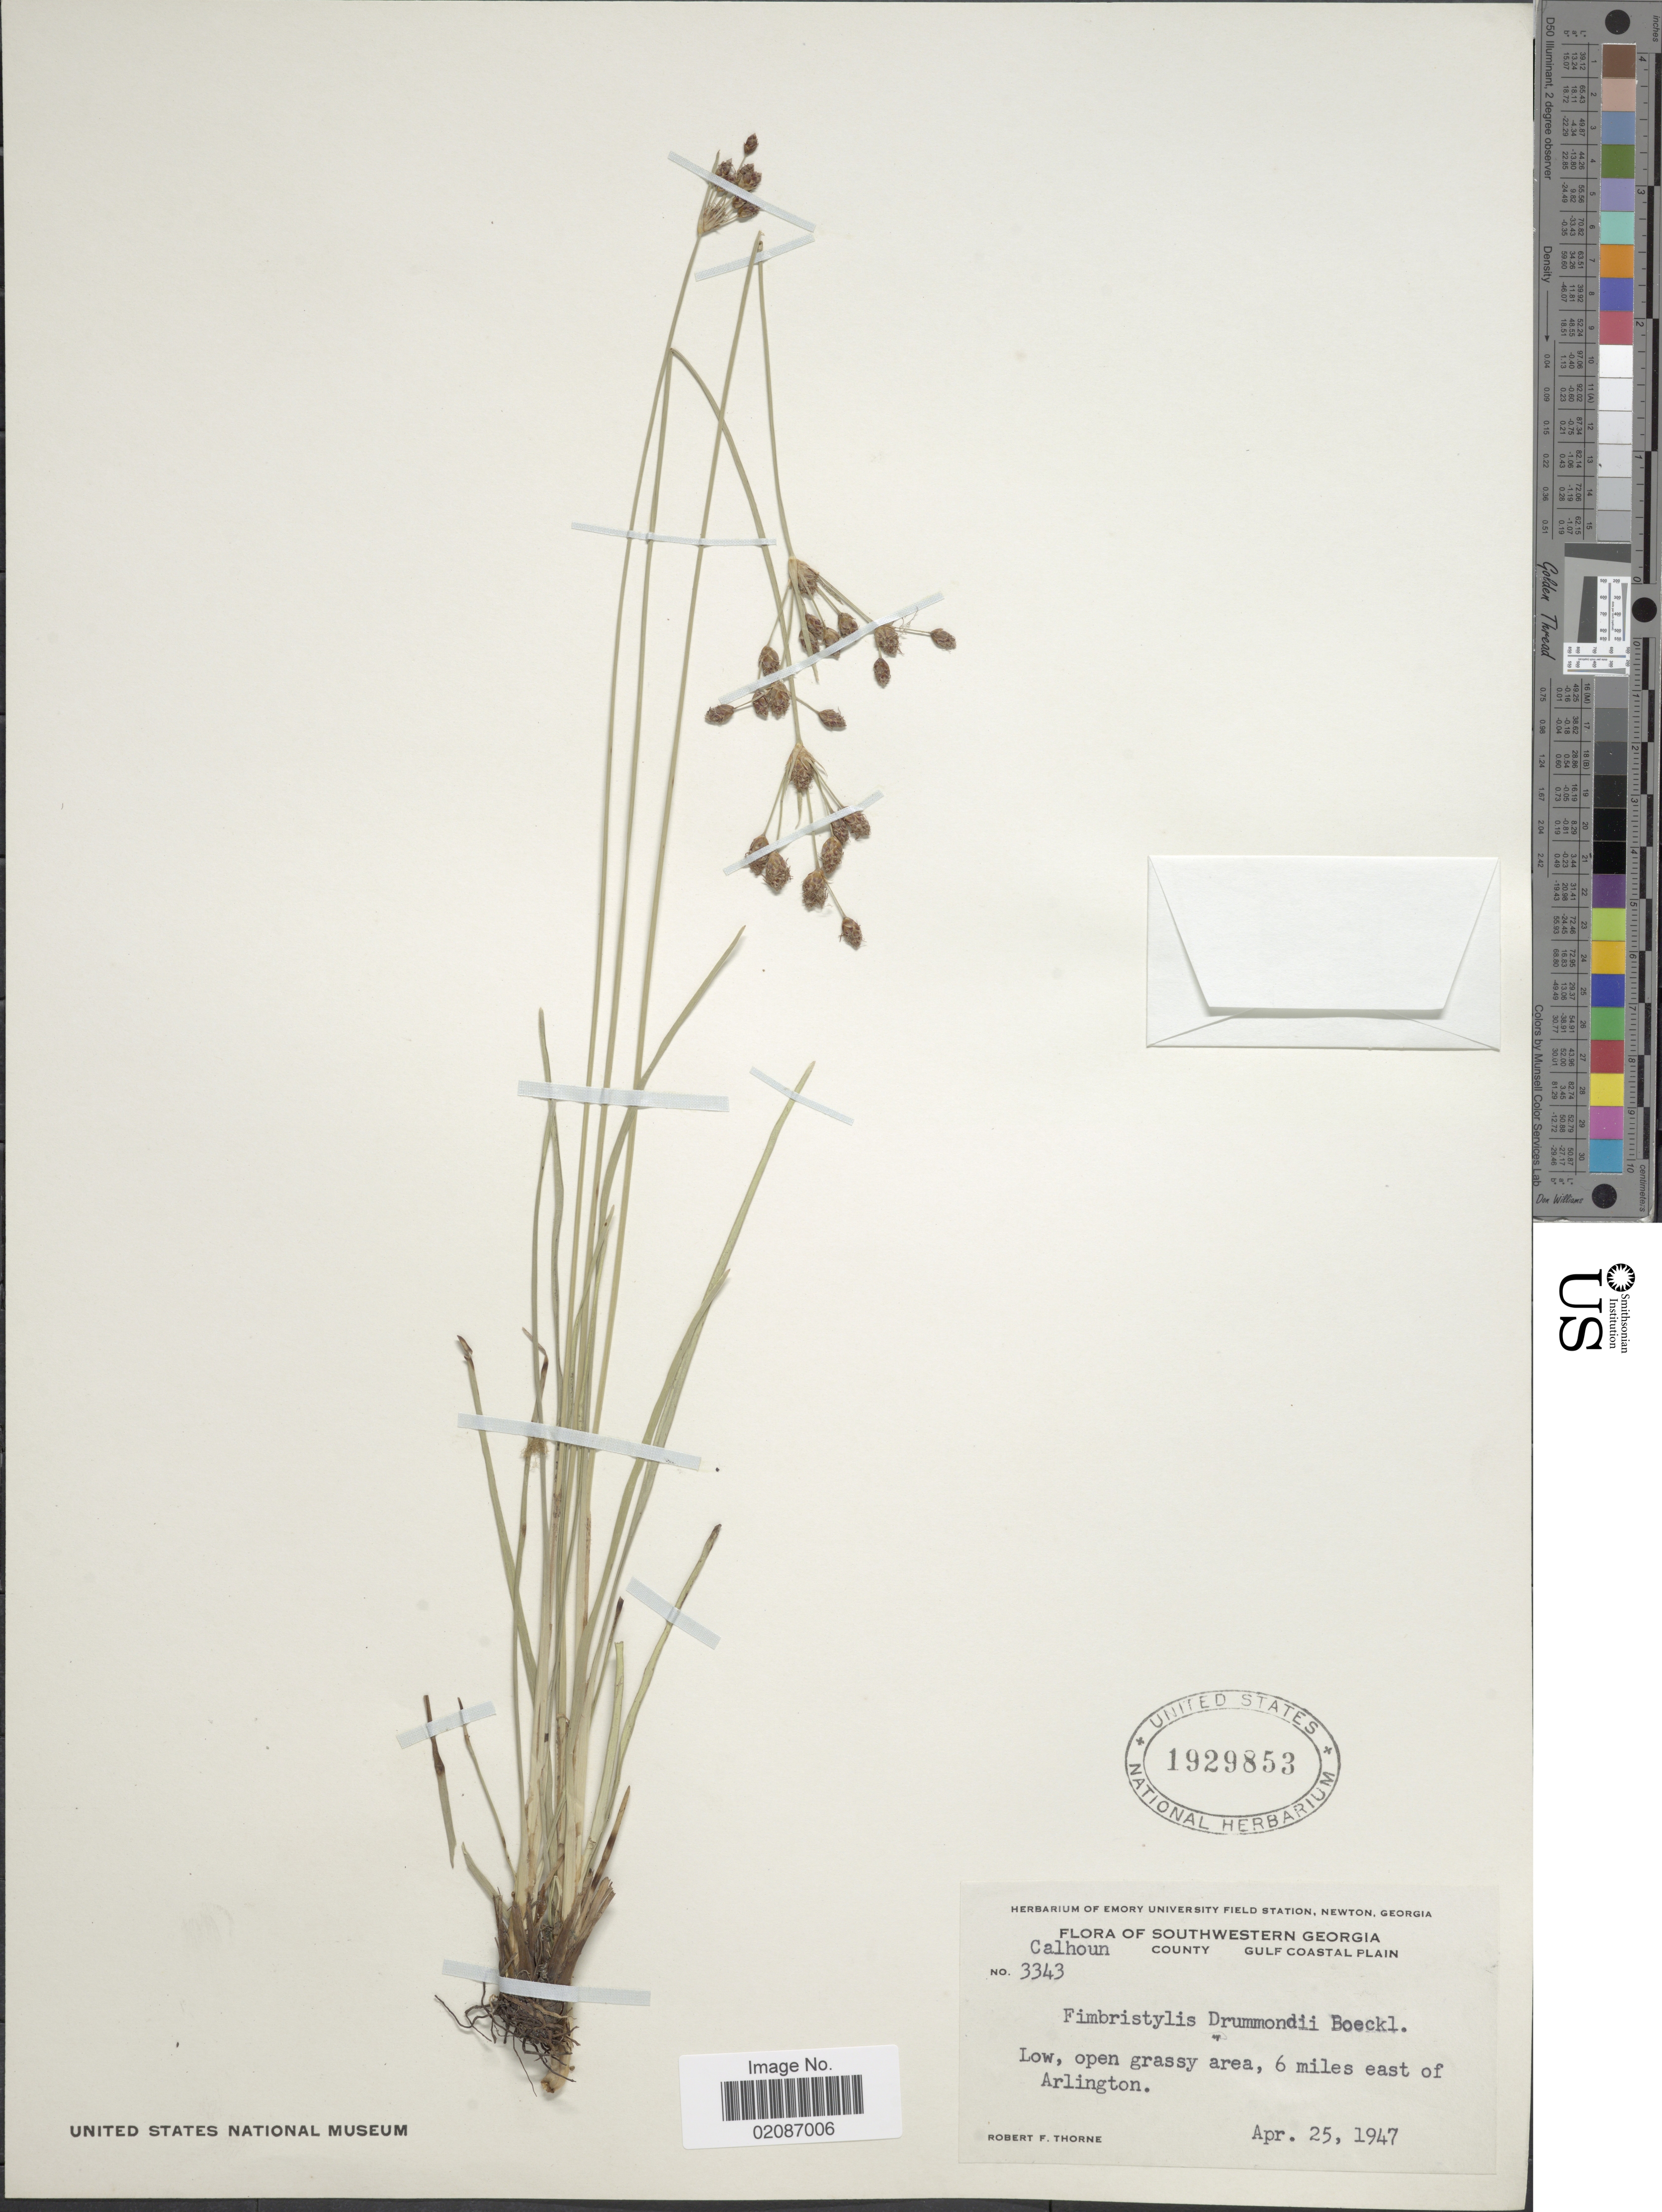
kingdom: Plantae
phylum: Tracheophyta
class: Liliopsida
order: Poales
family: Cyperaceae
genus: Fimbristylis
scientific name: Fimbristylis spadicea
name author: (L.) Vahl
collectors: R. F. Thorne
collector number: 3343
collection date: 1947-04-25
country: United States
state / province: Georgia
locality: Southwestern Georgia, Calhoun County, Gulf Coastal Plain, 6 miles east of Arlington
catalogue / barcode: US 1929853